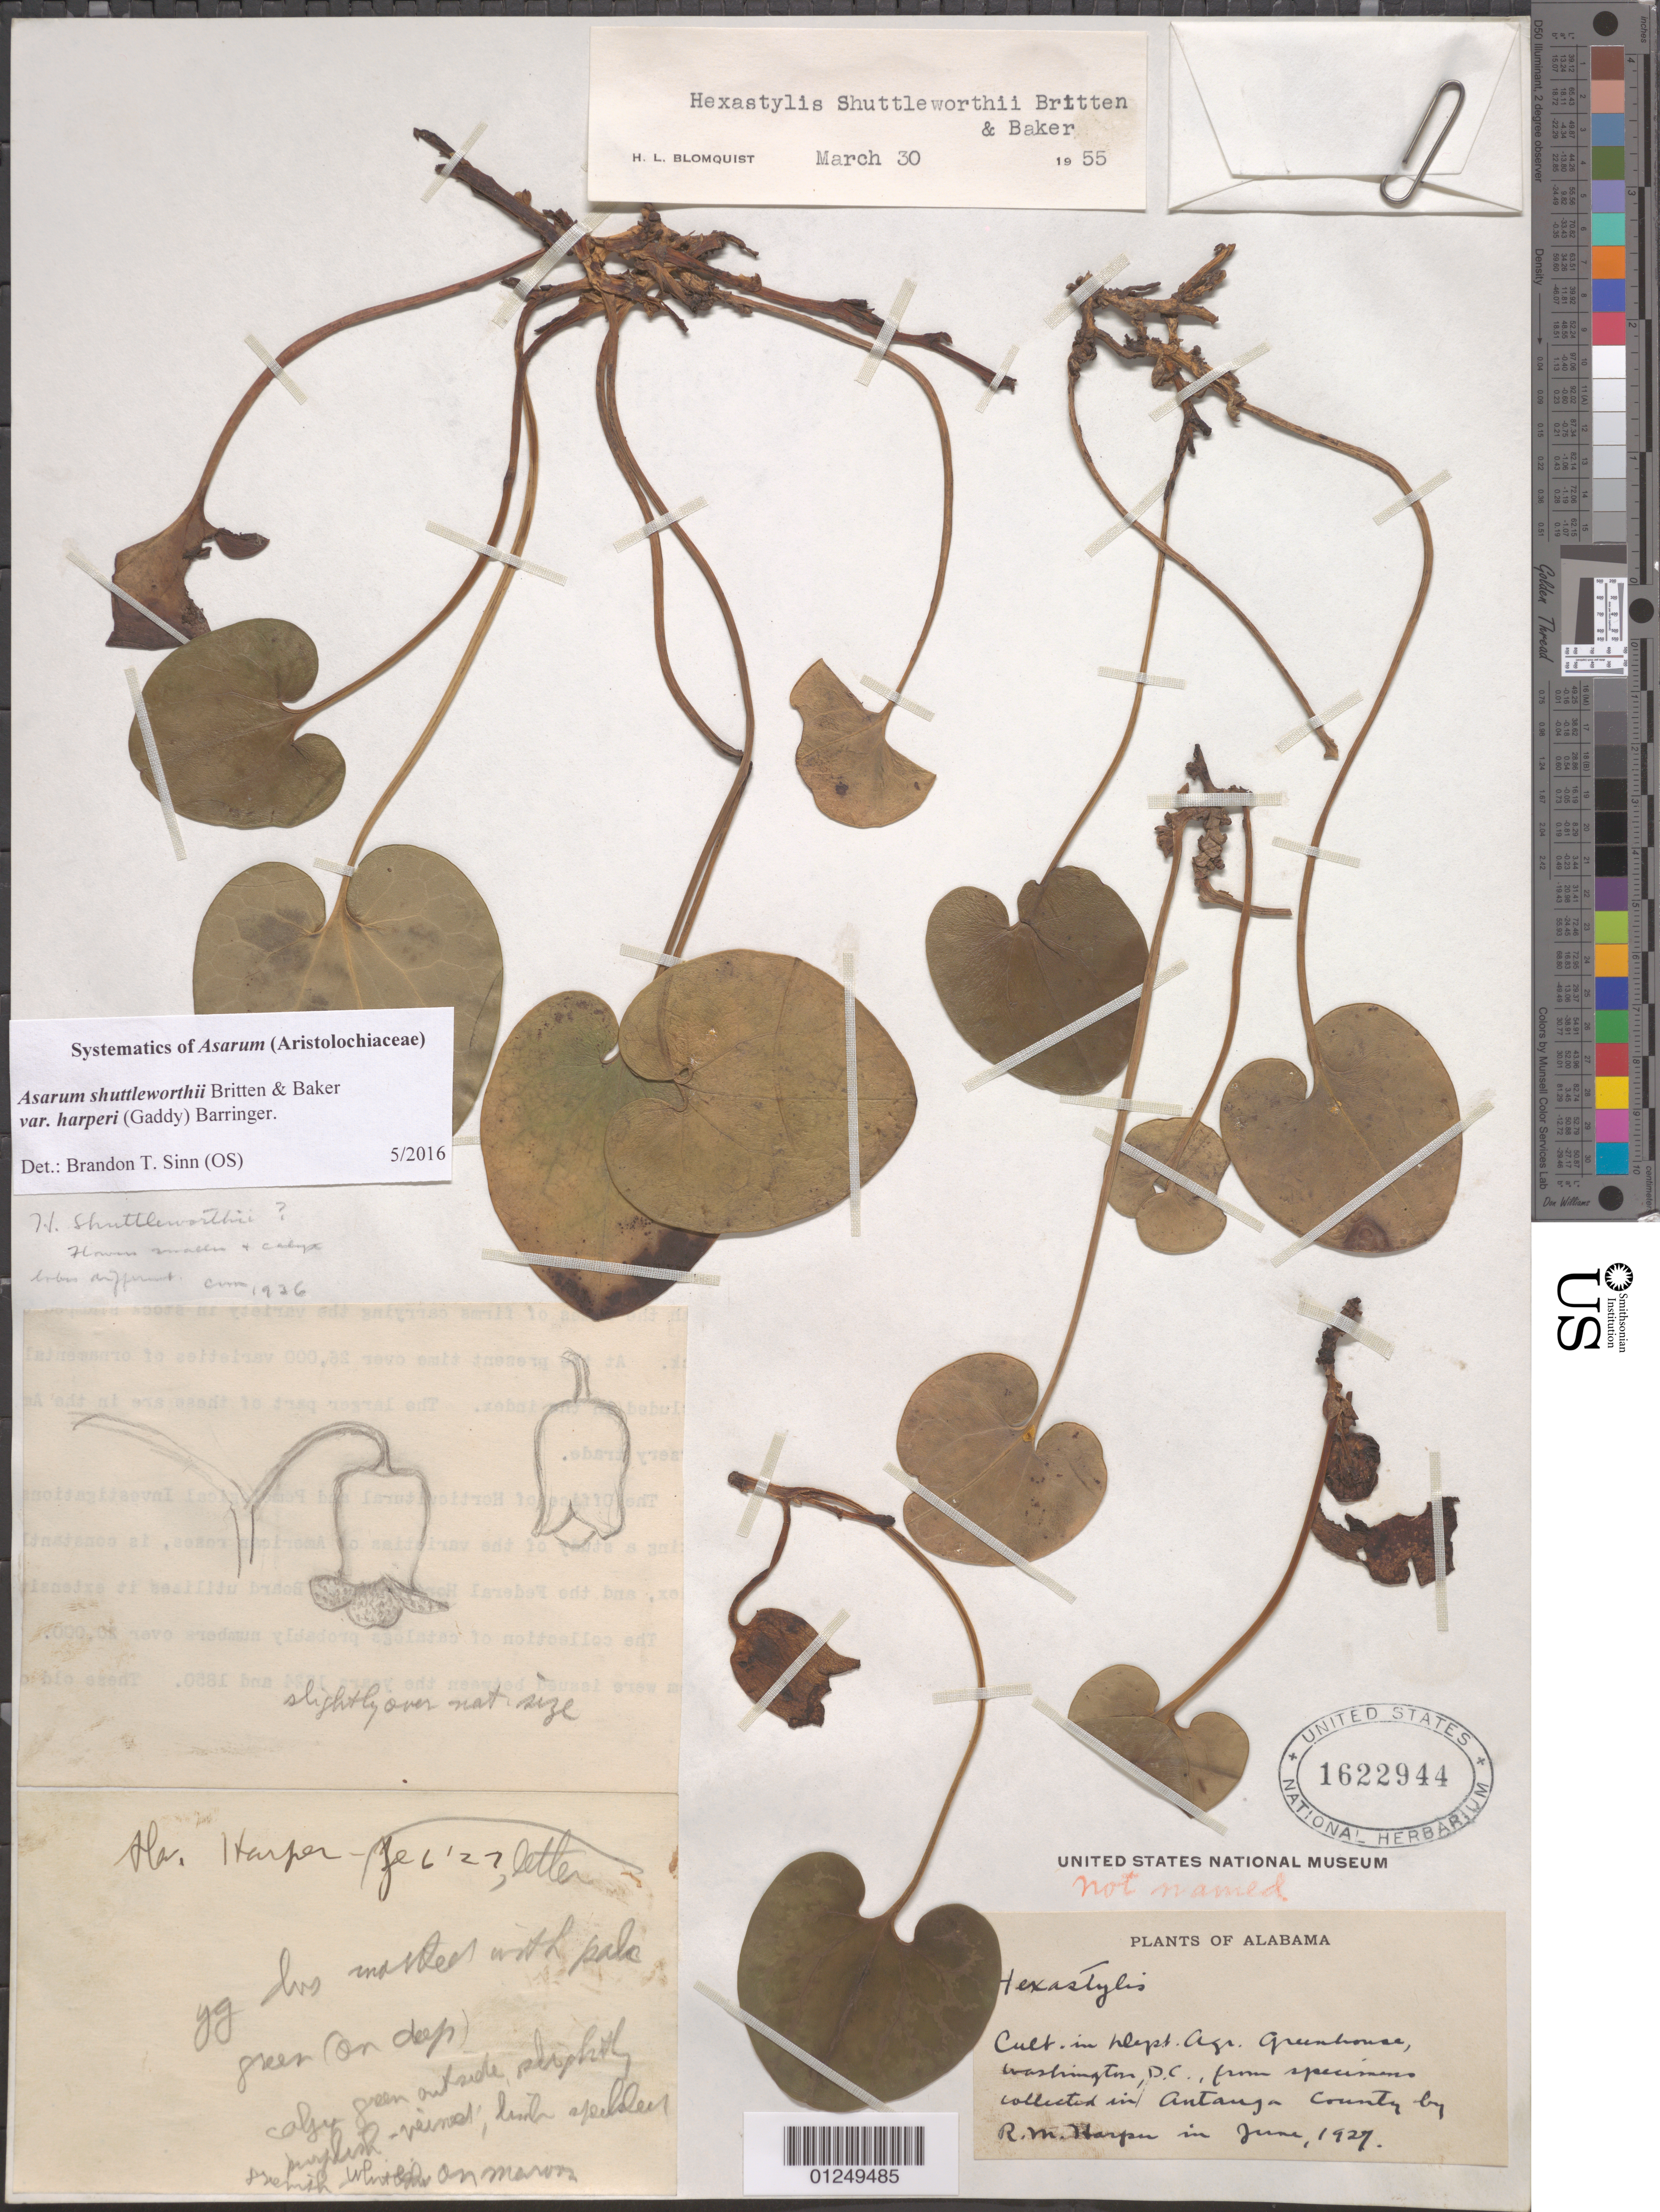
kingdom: Plantae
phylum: Tracheophyta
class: Magnoliopsida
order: Piperales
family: Aristolochiaceae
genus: Hexastylis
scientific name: Hexastylis harperi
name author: (Gaddy) B.R. Keener & L.J. Davenp.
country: United States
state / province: District of Columbia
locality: Cult. in Dept. Agr. Greenhouse, Washington, D.C., from specimens collected in Antauga County, Alabama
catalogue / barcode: US 1622944